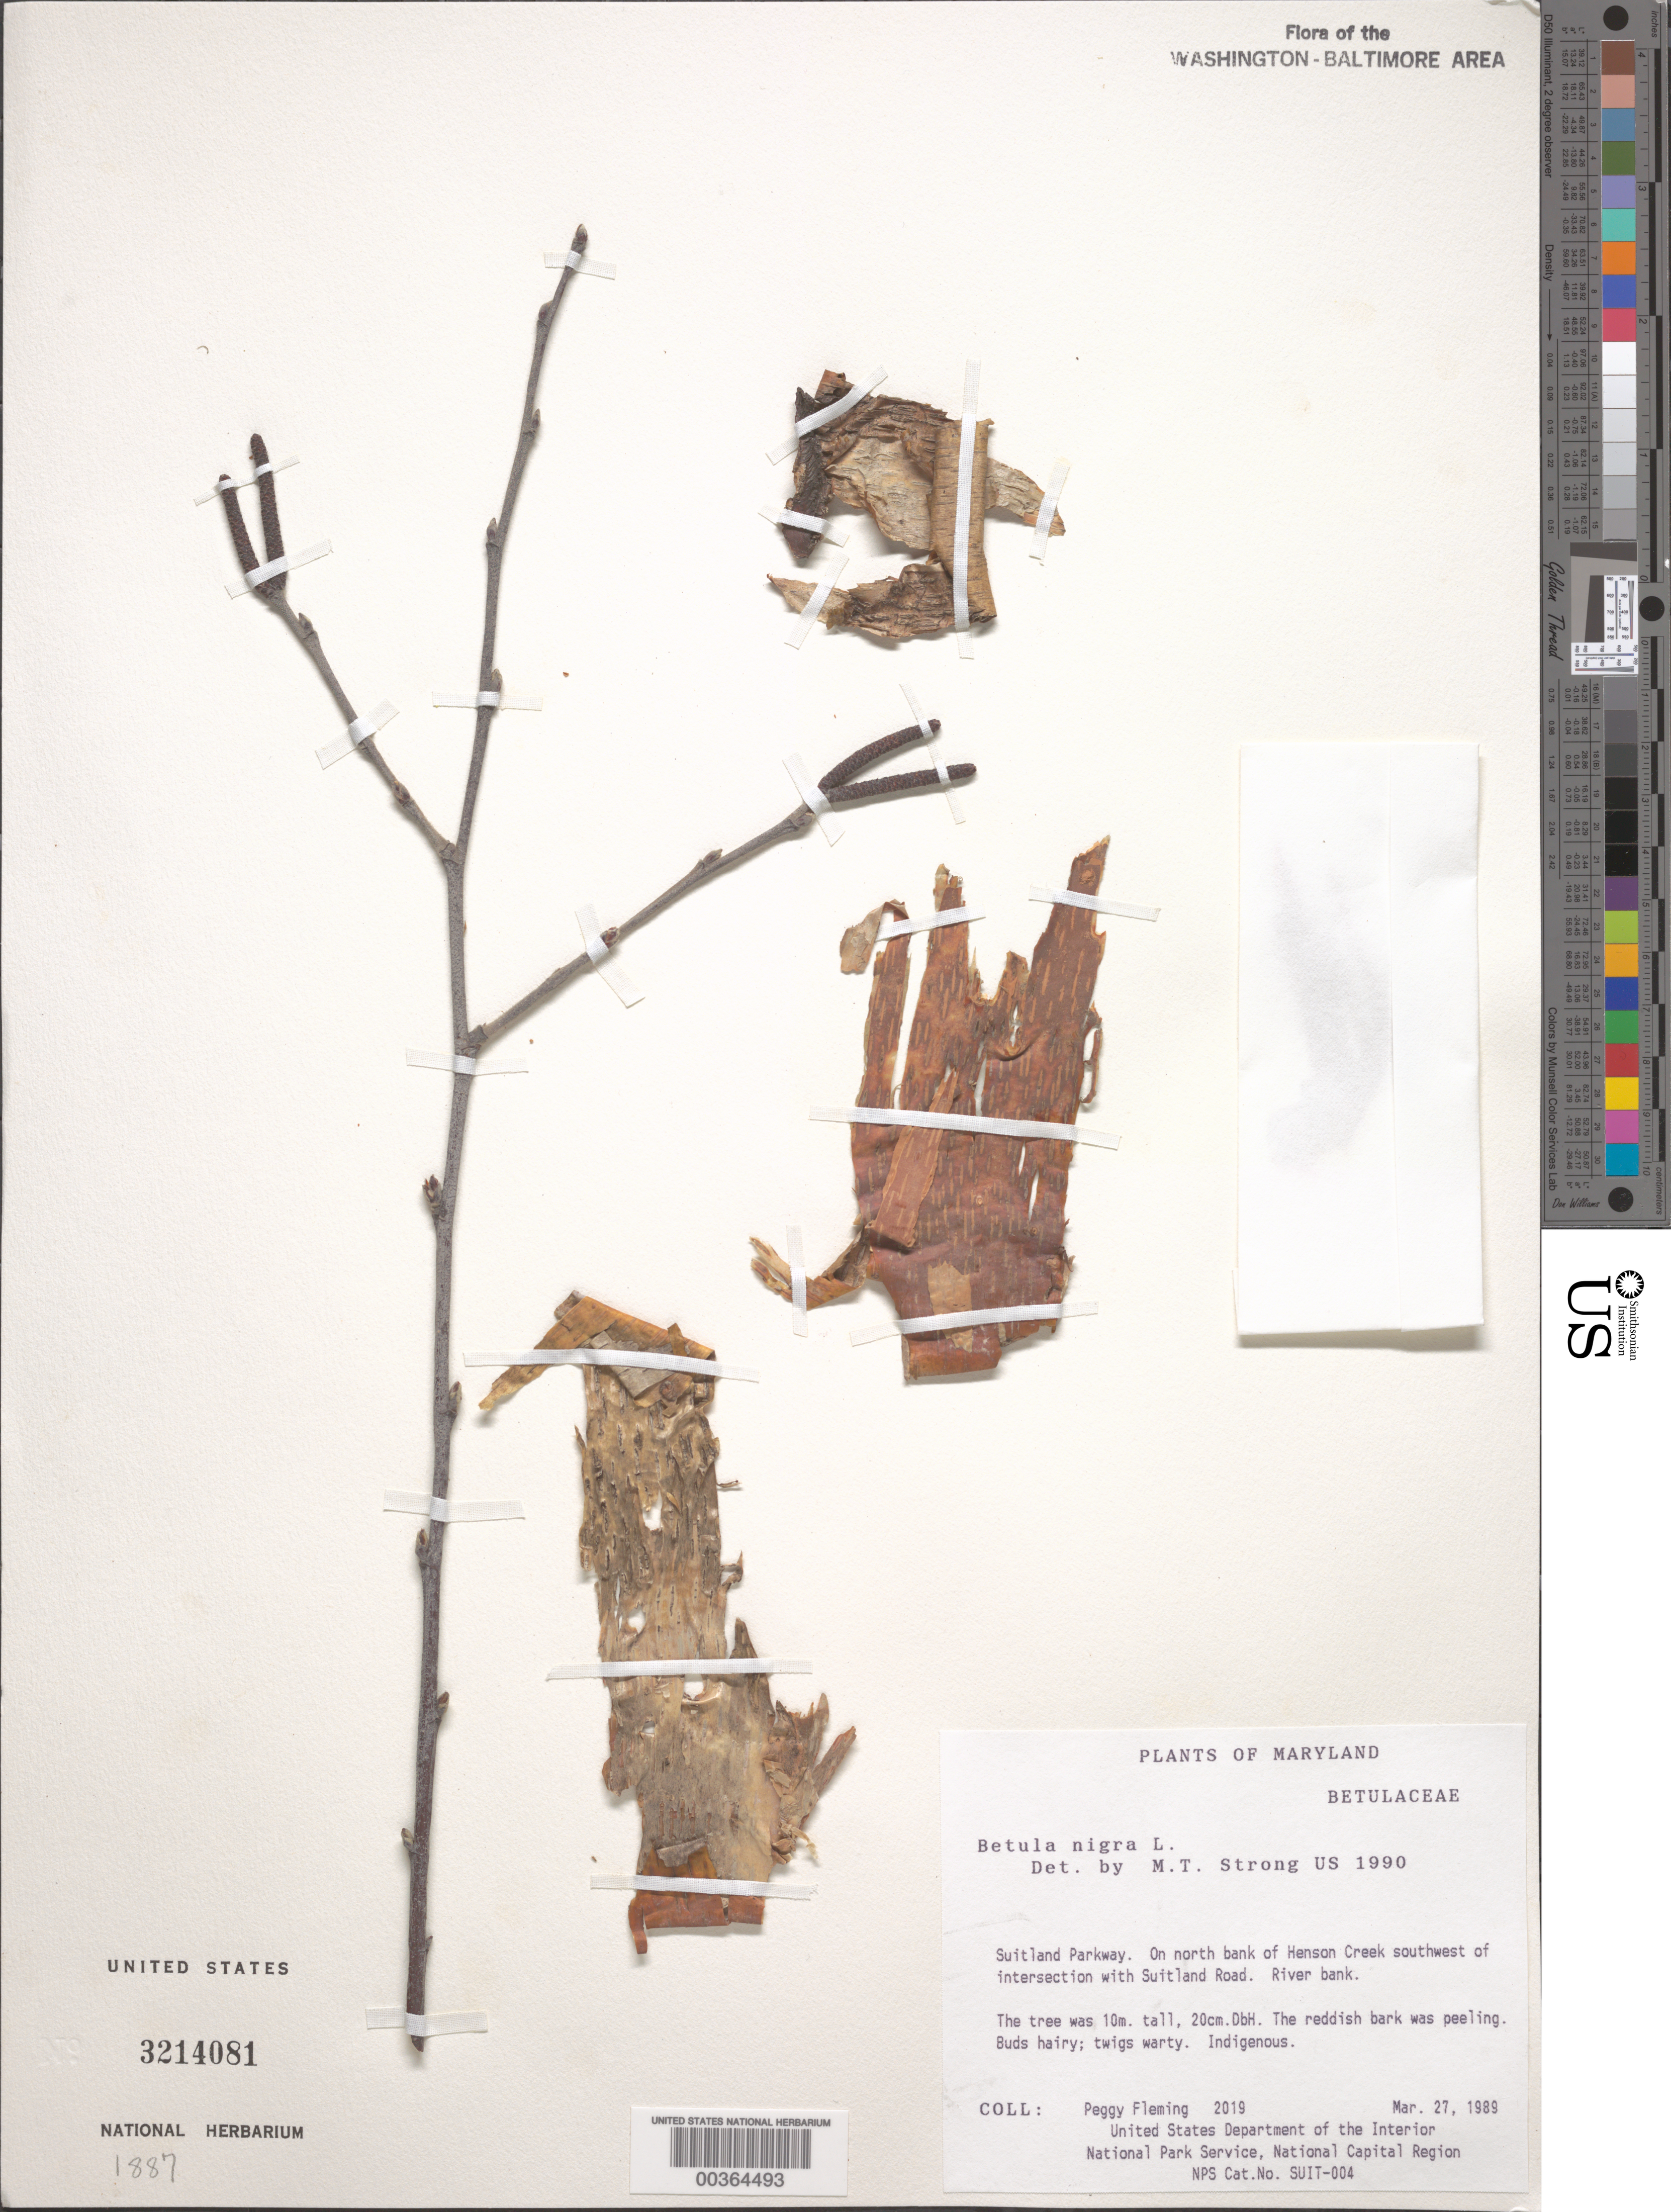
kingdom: Plantae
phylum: Tracheophyta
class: Magnoliopsida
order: Fagales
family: Betulaceae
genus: Betula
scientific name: Betula nigra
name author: L.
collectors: P. Fleming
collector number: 2019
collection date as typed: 27 Mar 1989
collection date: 1989-03-27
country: United States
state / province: Maryland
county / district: Prince George's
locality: Suitland Parkway, N bank of Henson Creek SW of intersection with Suitland Road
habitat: Riverbank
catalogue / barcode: US 3214081